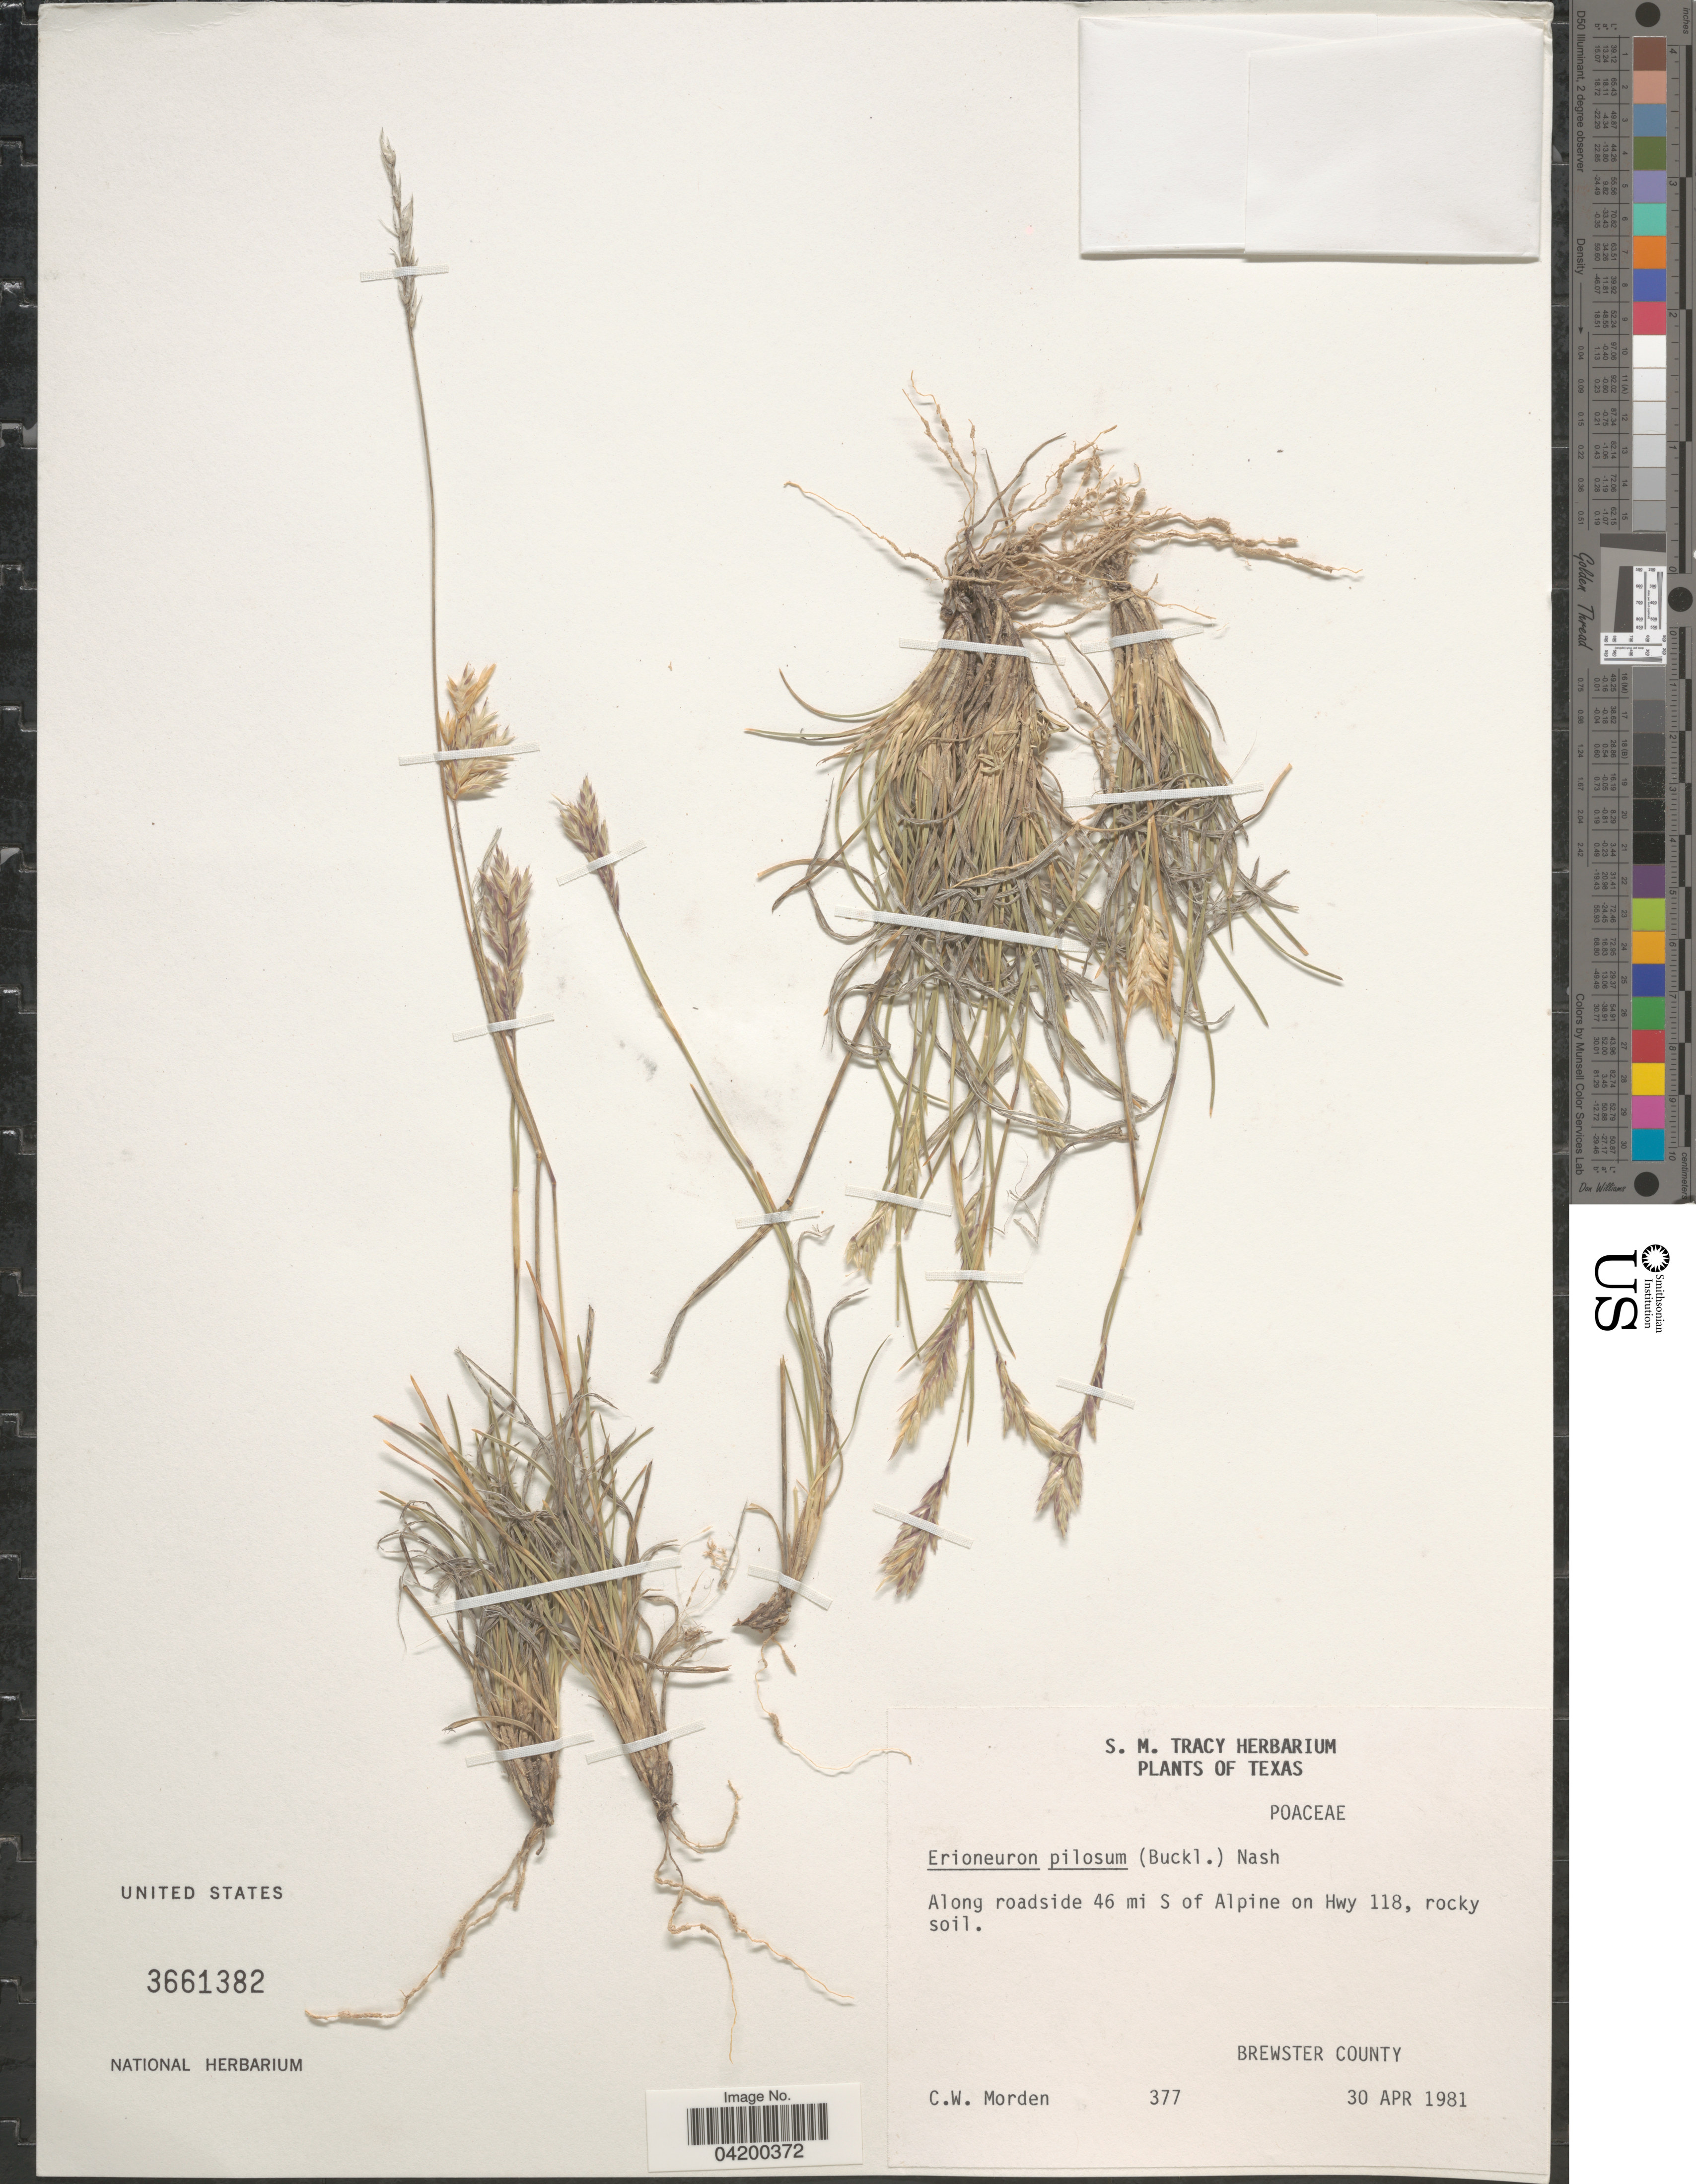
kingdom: Plantae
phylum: Tracheophyta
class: Liliopsida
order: Poales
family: Poaceae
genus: Erioneuron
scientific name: Erioneuron pilosum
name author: (Buckley) Nash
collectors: C. Morden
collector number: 377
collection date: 1981-04-30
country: United States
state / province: Texas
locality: Along roadside 46 mi S of Alpine on Hwy 118. Brewster County.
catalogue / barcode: US 3661382